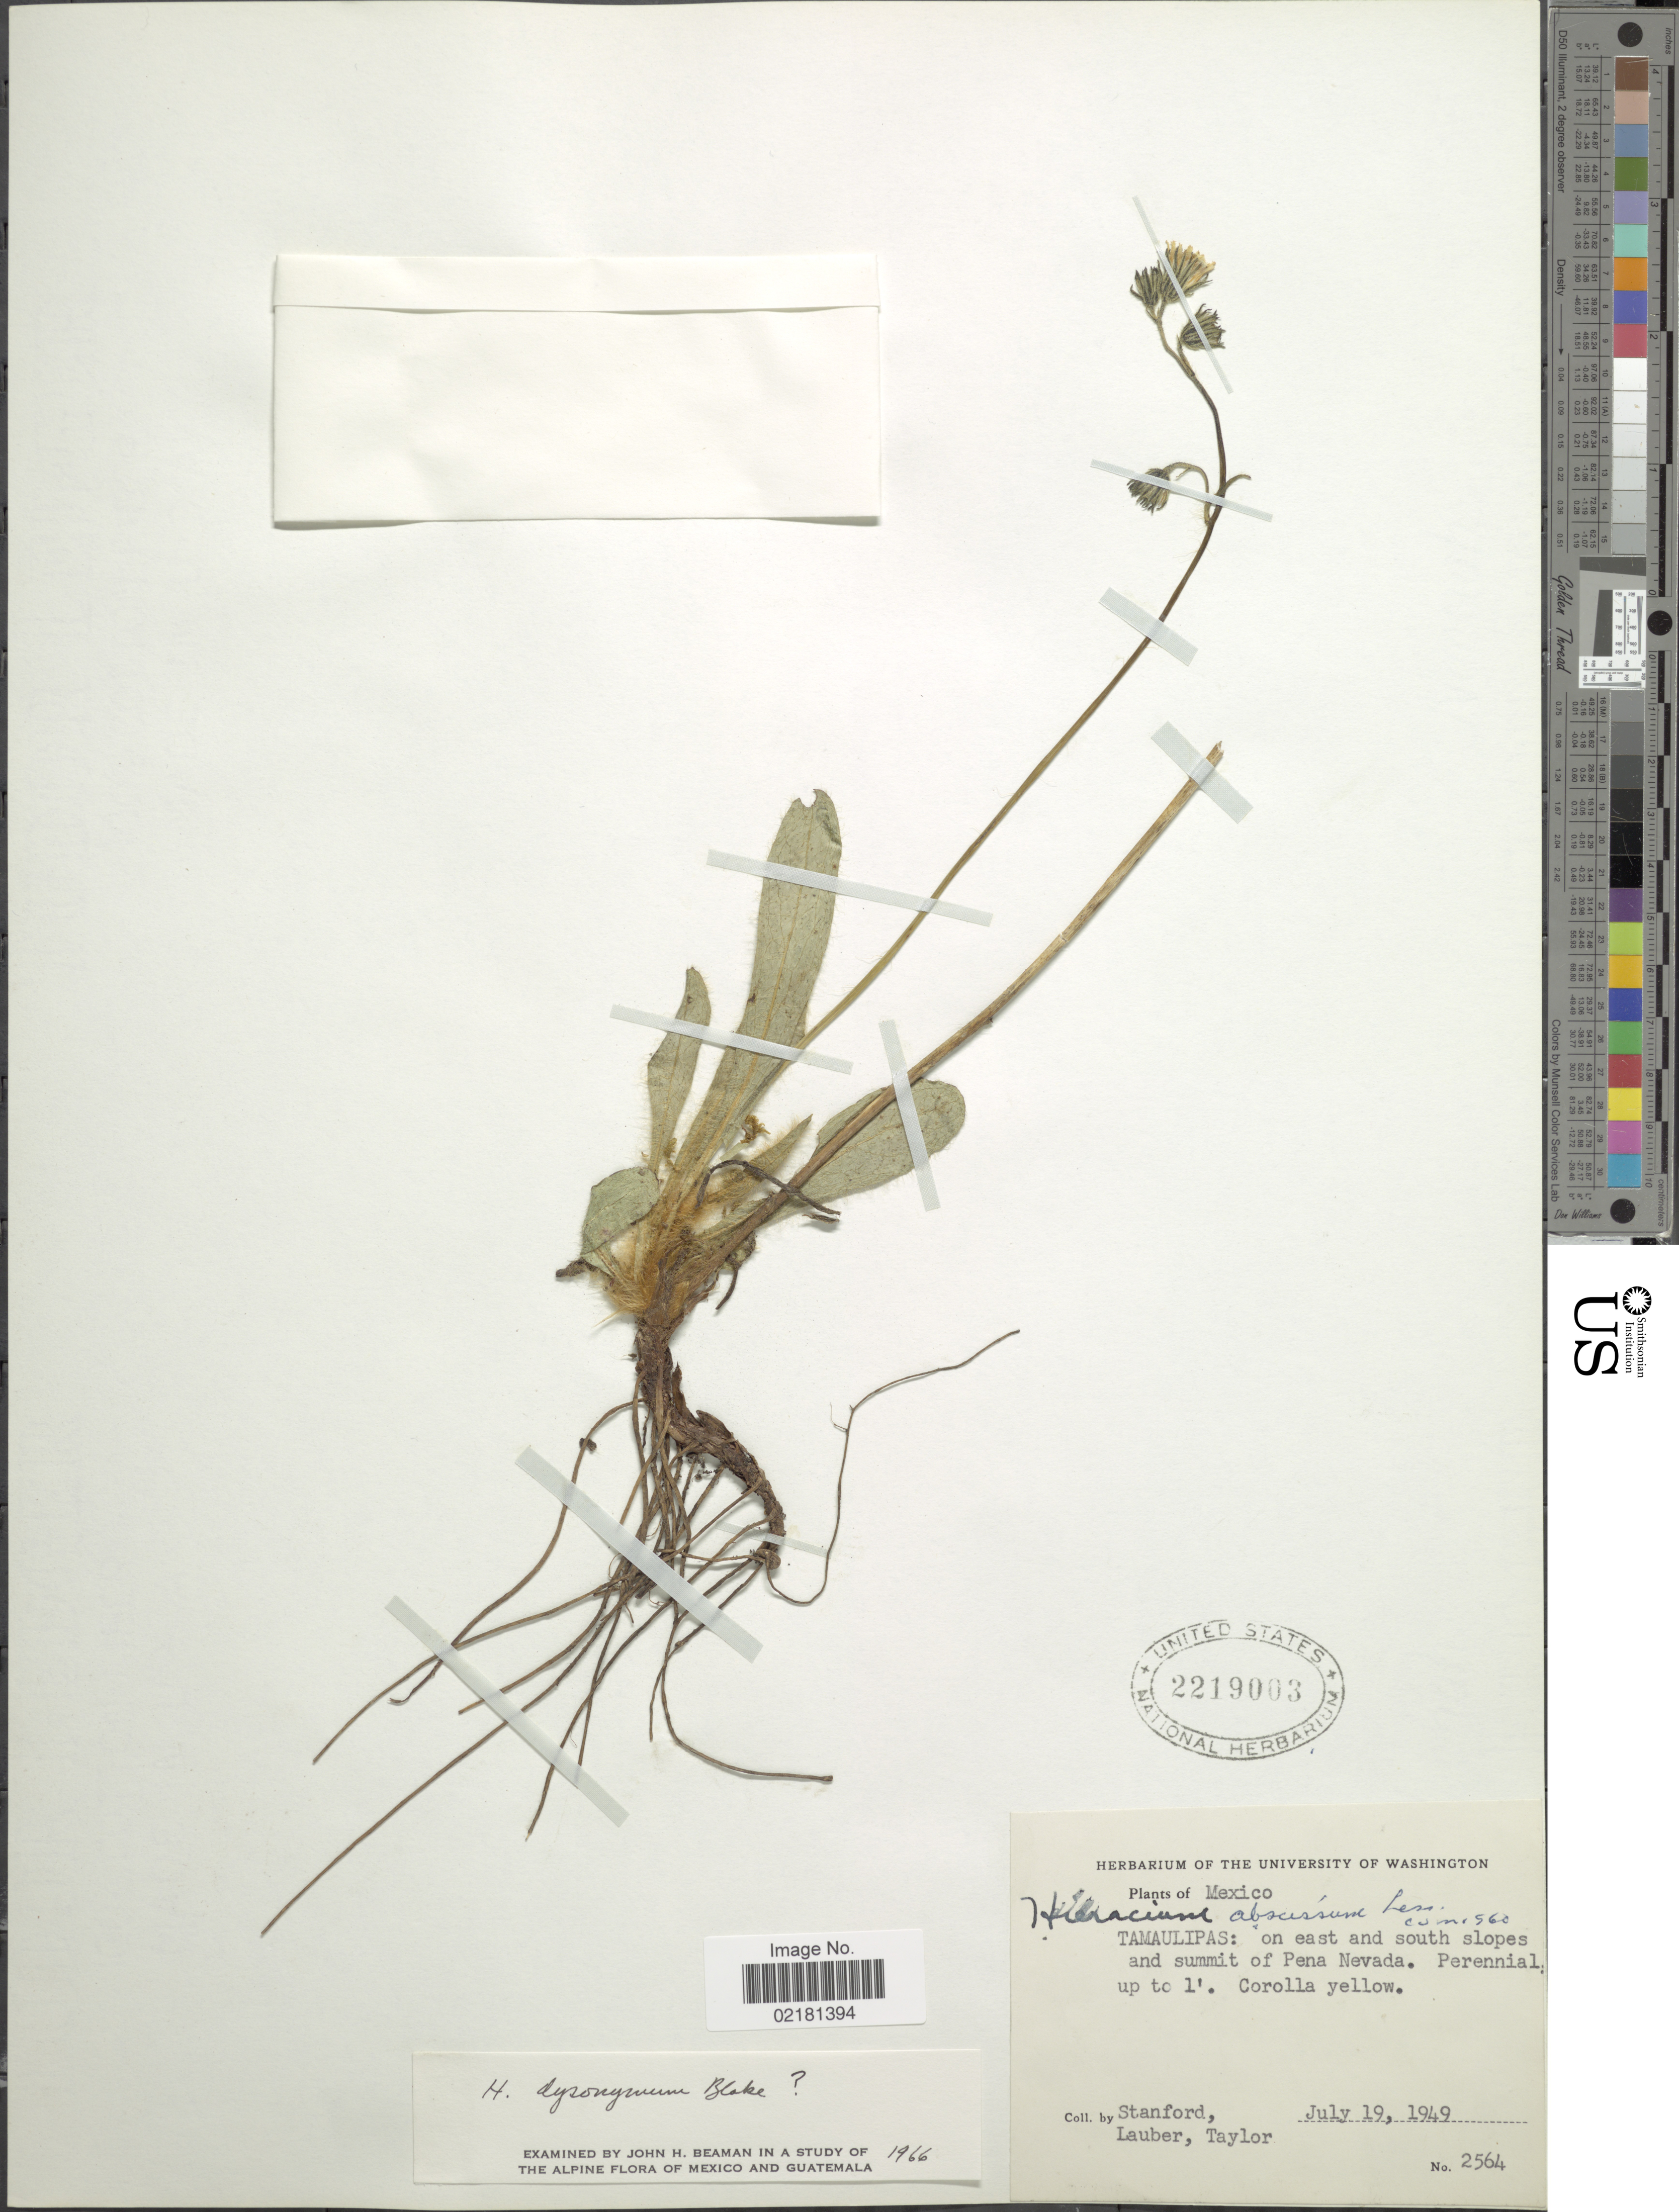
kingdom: Plantae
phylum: Tracheophyta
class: Magnoliopsida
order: Asterales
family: Asteraceae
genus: Hieracium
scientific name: Hieracium dysonymum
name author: S.F. Blake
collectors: -. Stanford, Lauber, -- & -- Taylor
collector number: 2564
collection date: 1949-07-19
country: Mexico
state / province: Tamaulipas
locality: On east and south slopes and summit of Pena Nevada.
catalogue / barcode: US 2219003